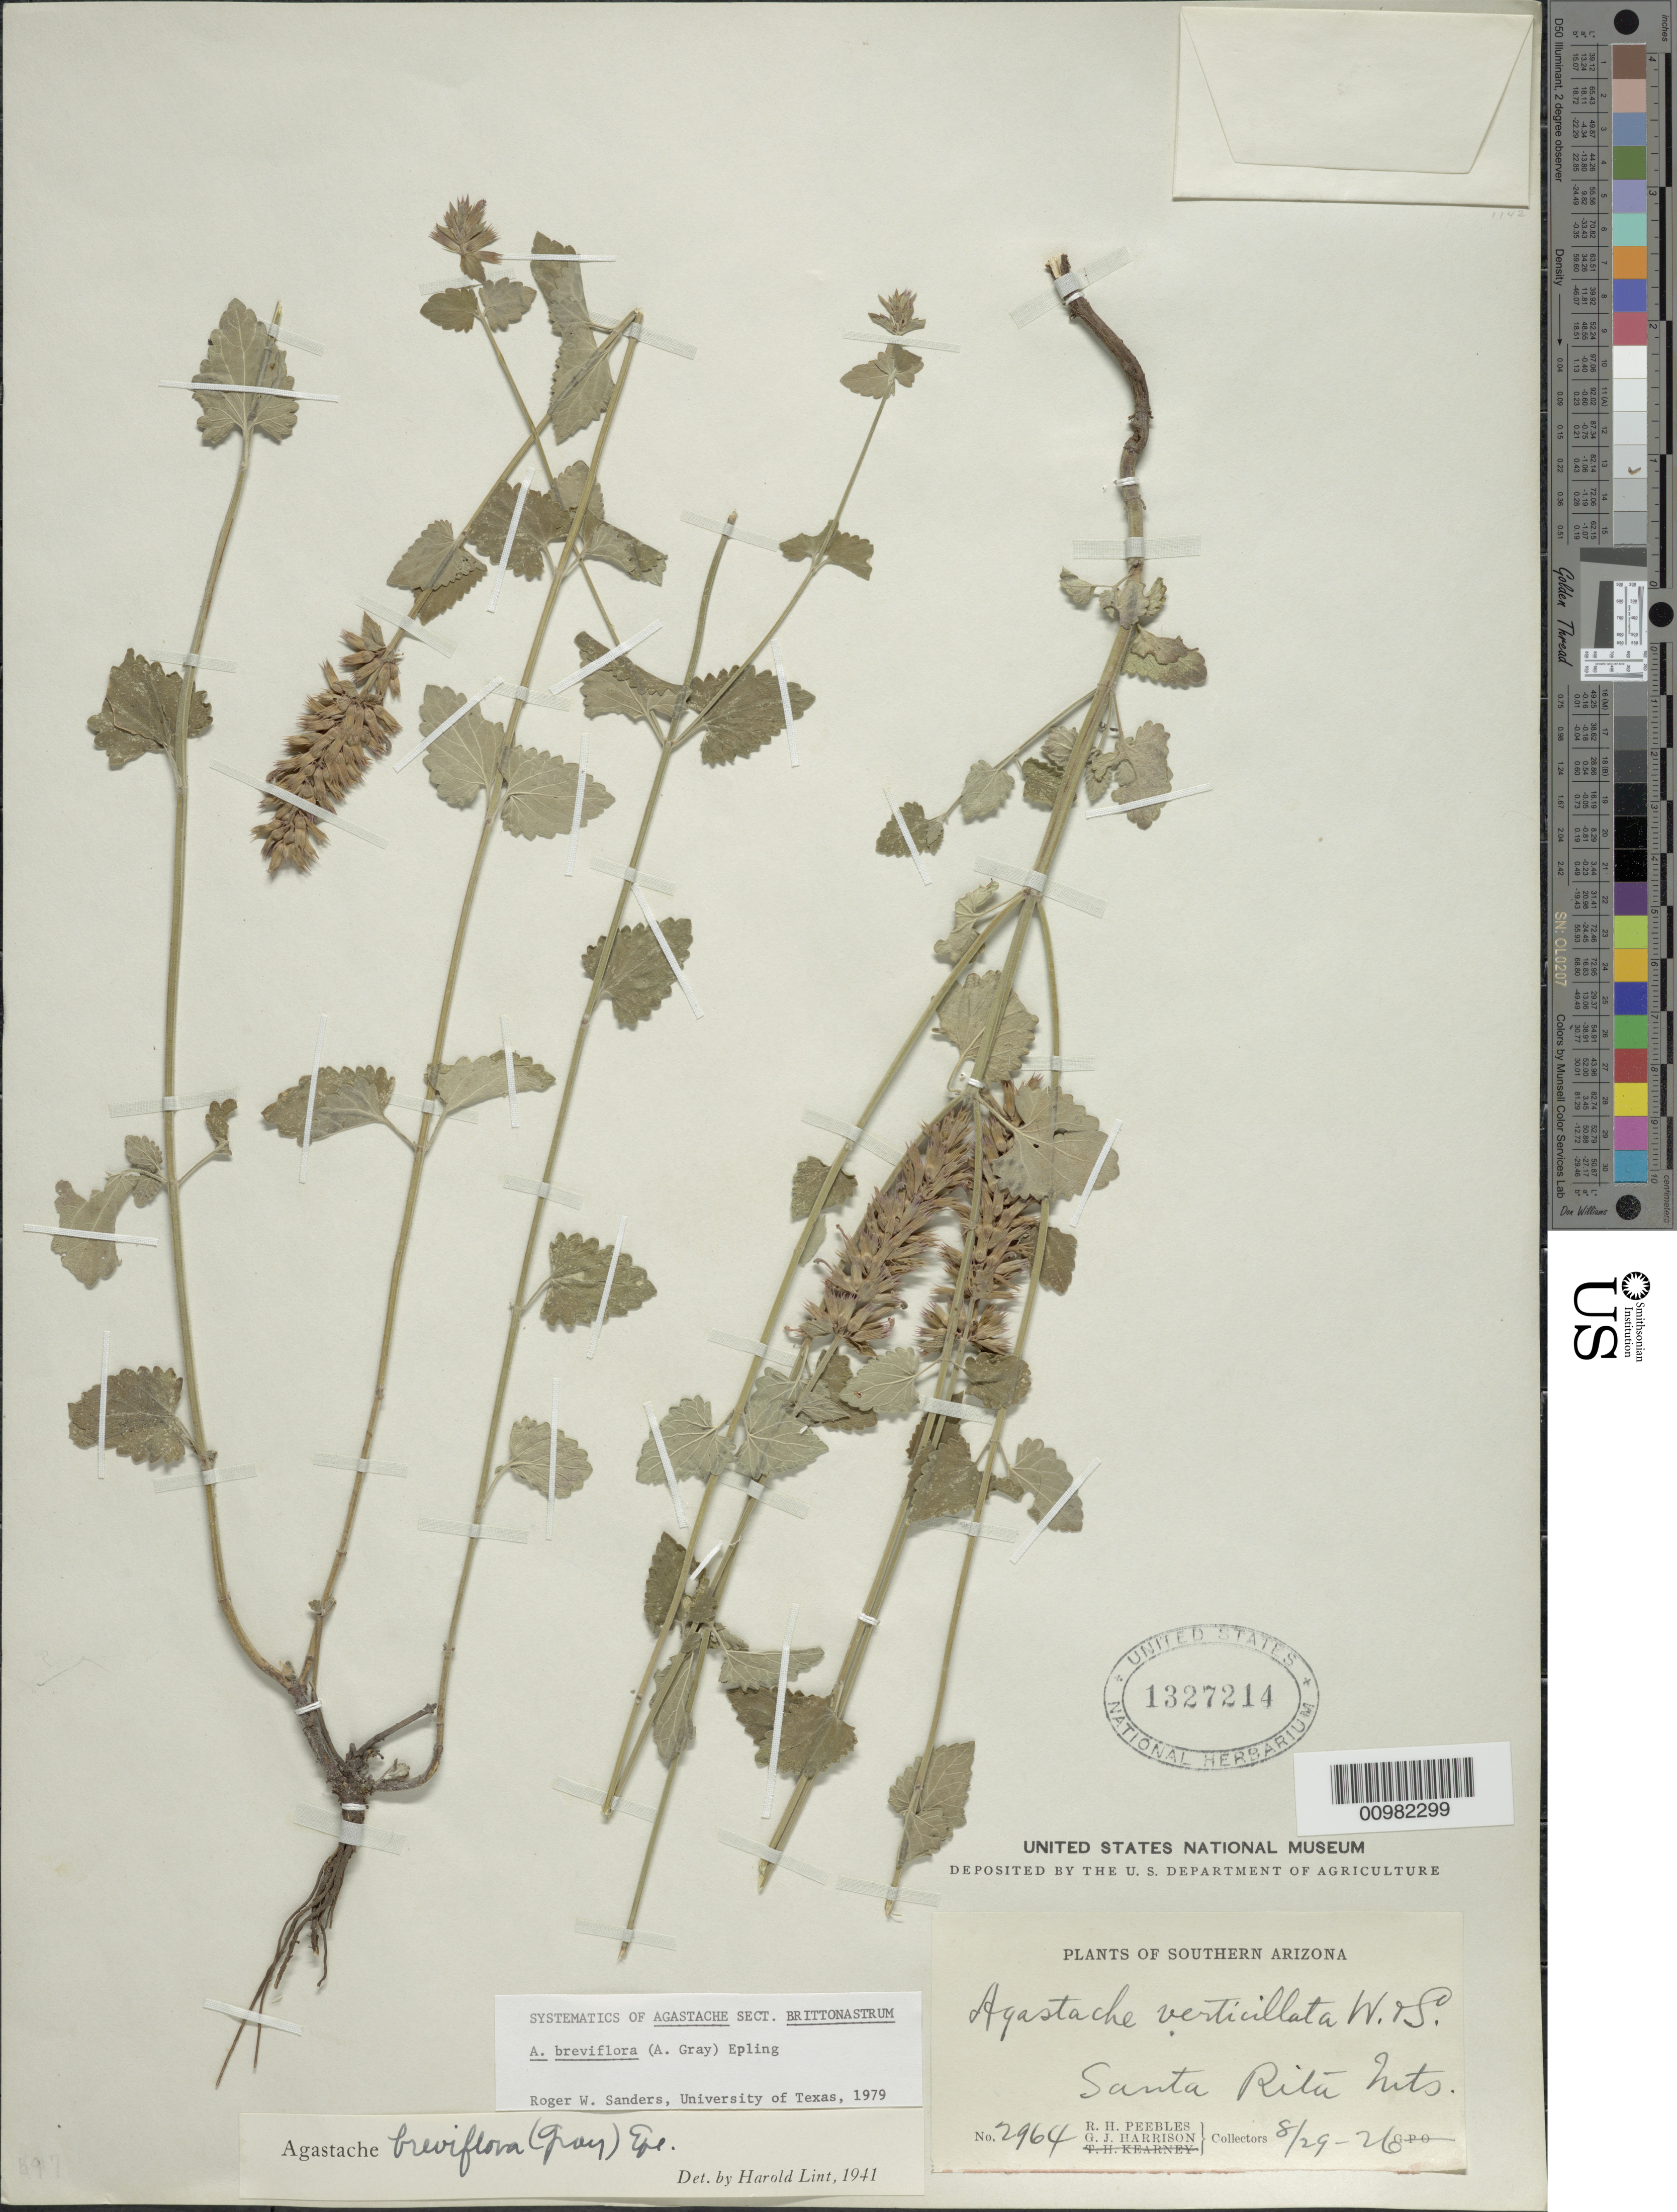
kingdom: Plantae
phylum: Tracheophyta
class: Magnoliopsida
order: Lamiales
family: Lamiaceae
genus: Agastache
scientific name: Agastache breviflora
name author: (A. Gray) Epling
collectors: R. H. Peebles & G. J. Harrison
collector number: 2964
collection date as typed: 29 Aug 1926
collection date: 1926-08-29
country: United States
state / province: Arizona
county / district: Santa Cruz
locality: Santa Rita Mts.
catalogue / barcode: US 1327214